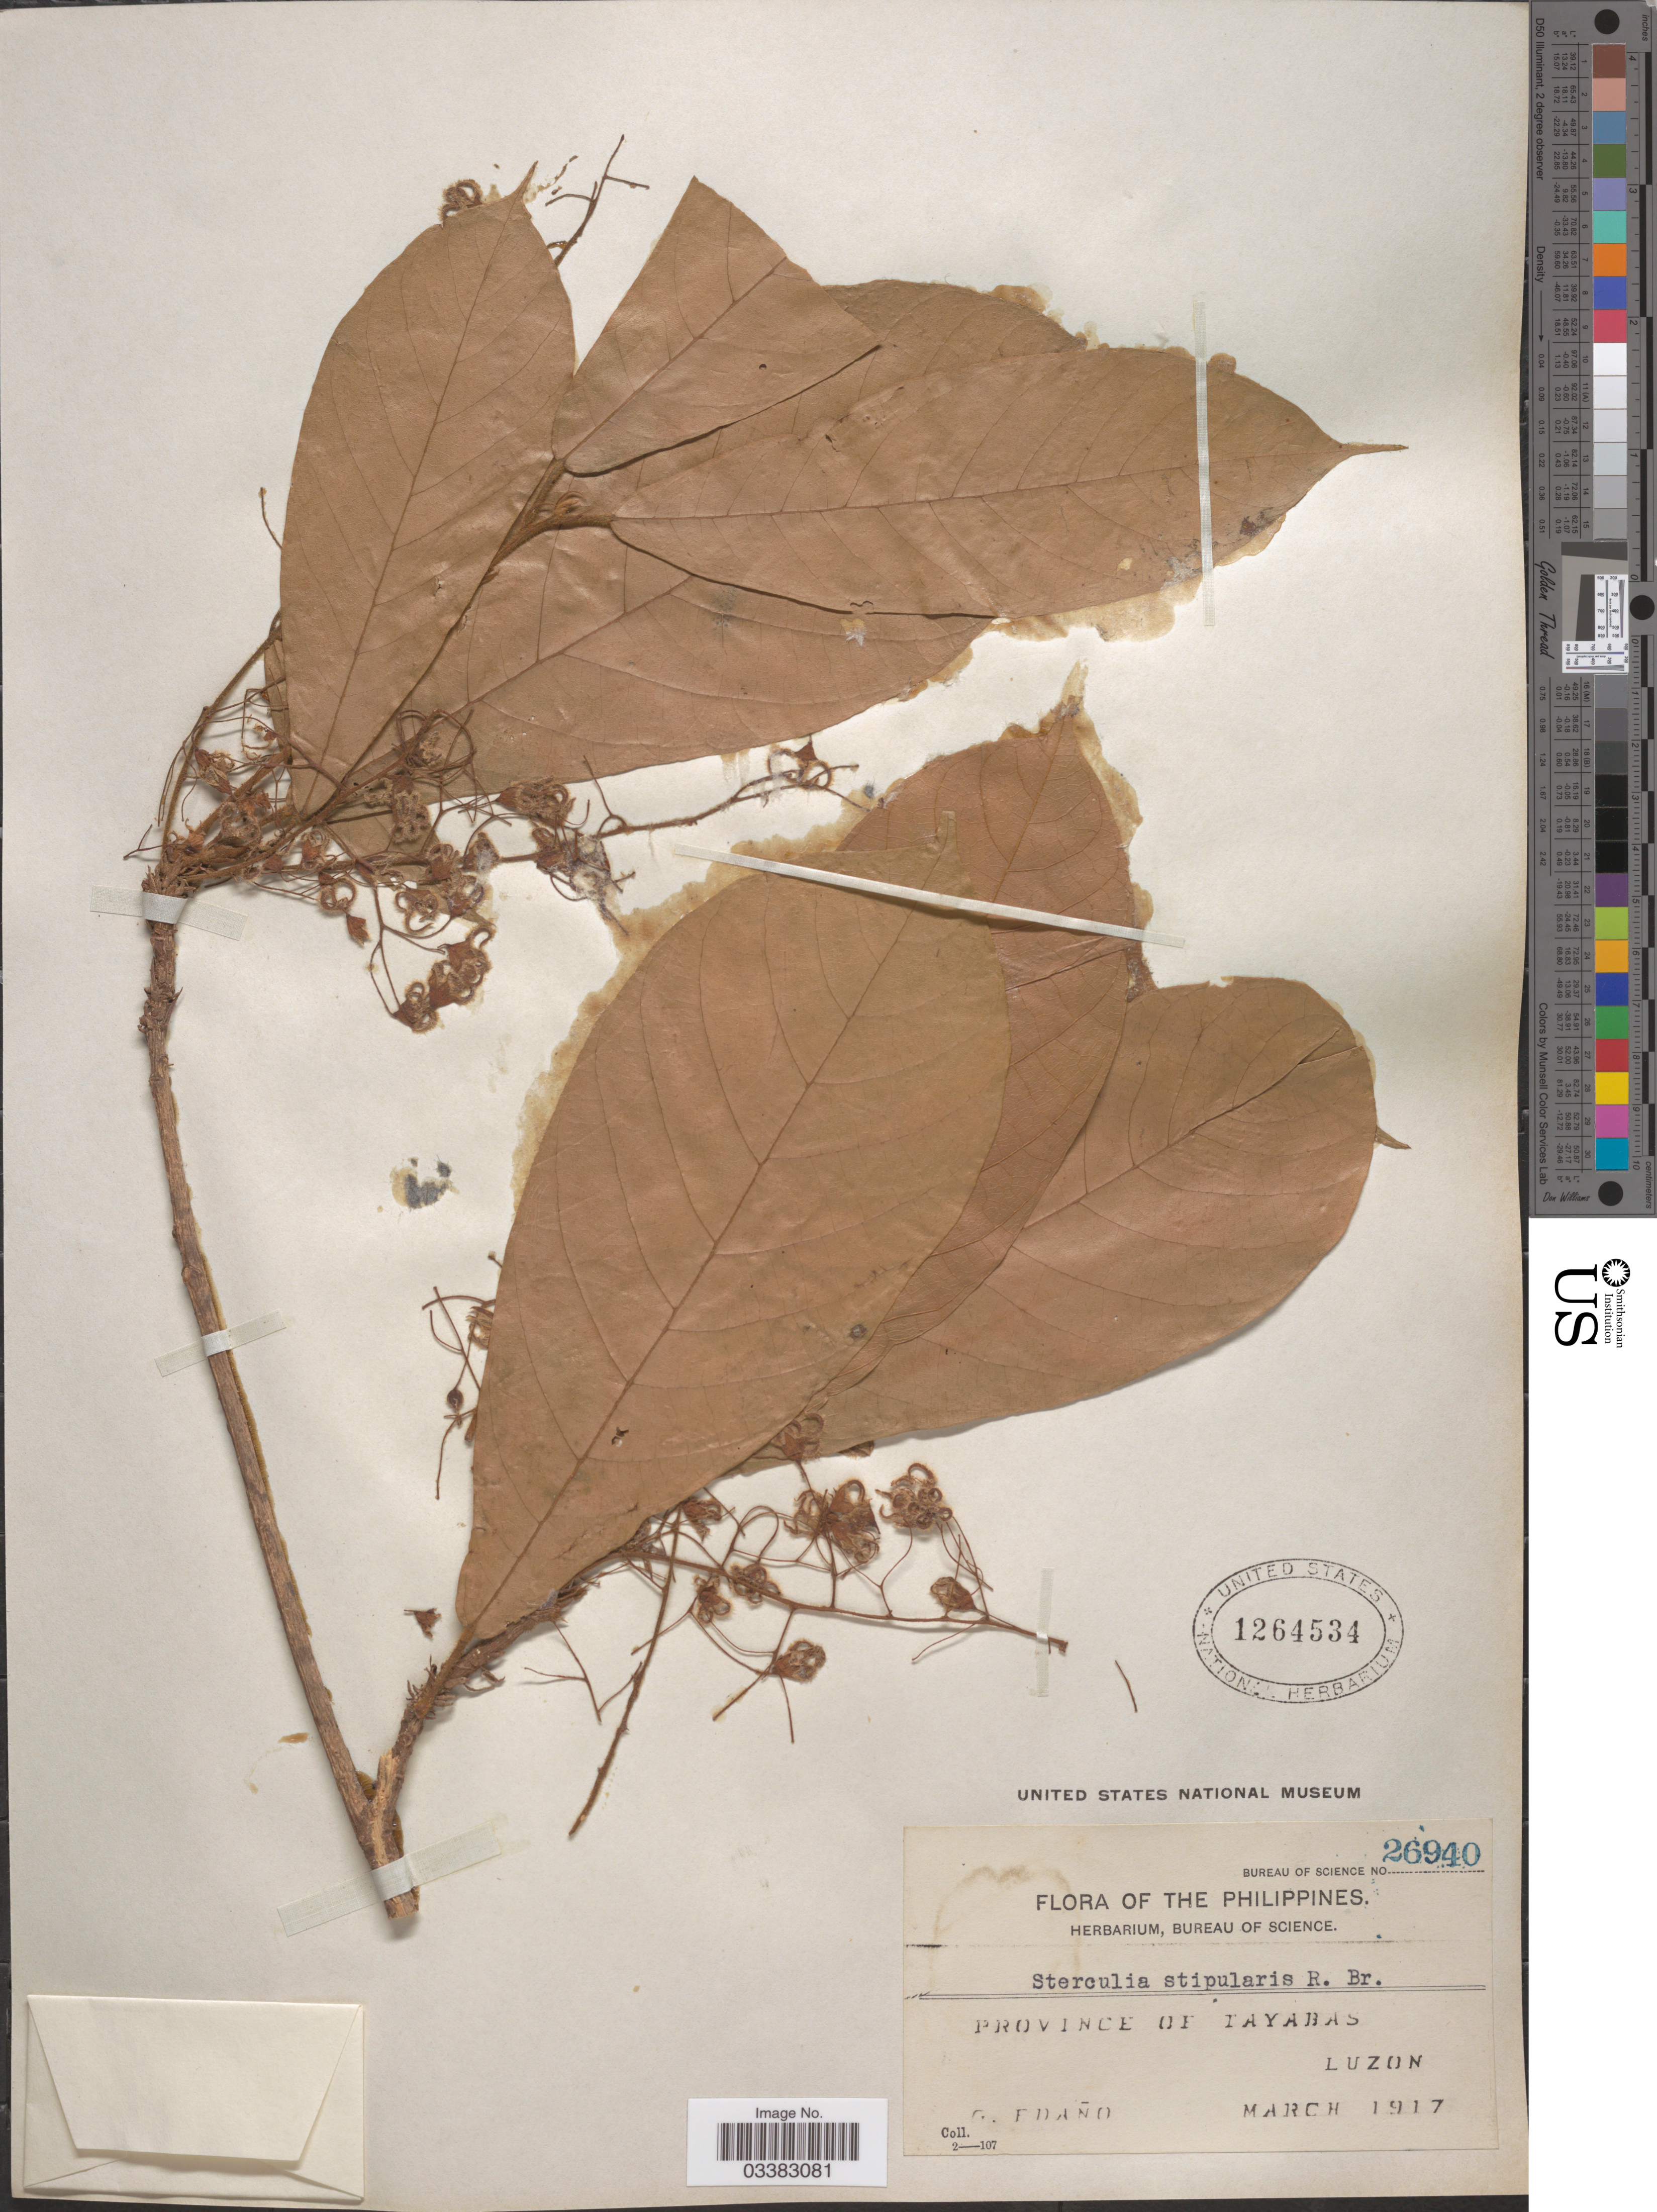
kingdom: Plantae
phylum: Tracheophyta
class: Magnoliopsida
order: Malvales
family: Malvaceae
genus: Sterculia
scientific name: Sterculia stipularis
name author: R. Br.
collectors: G. Edaño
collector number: Bureau of Science 26940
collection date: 1917-03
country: Philippines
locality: Province of Tayabas, Luzon.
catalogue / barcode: US 1264534